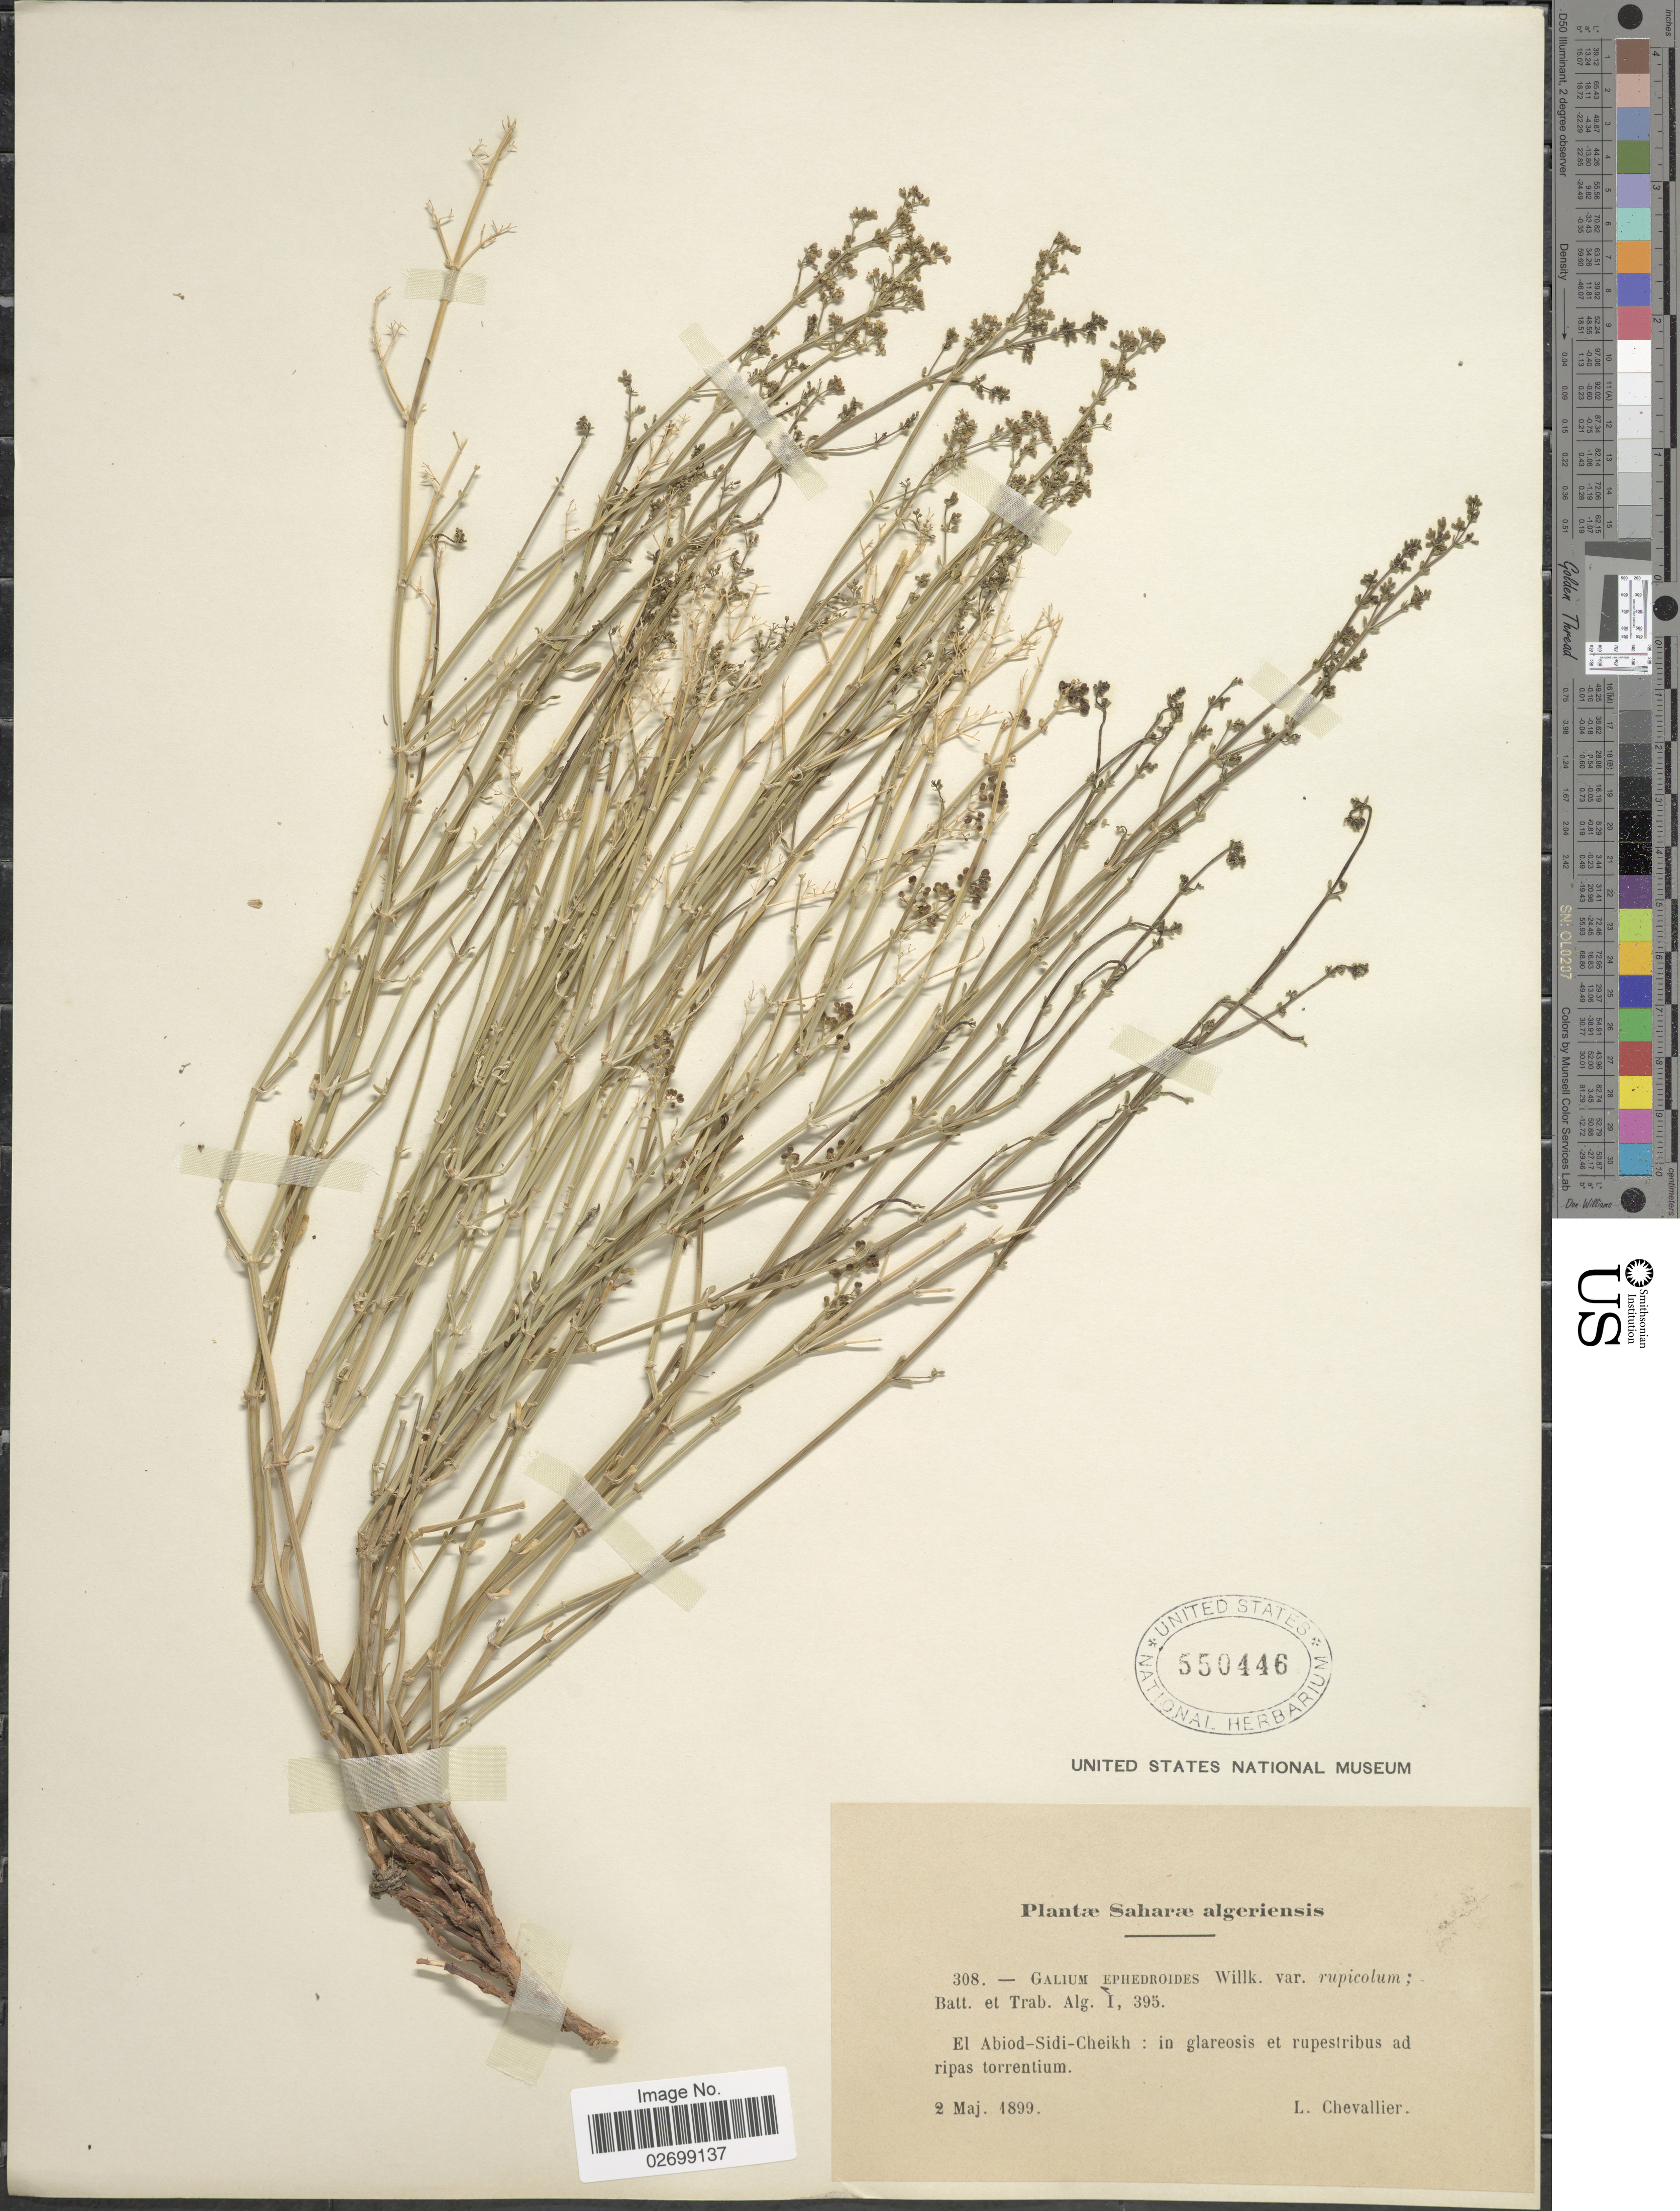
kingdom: Plantae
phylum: Tracheophyta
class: Magnoliopsida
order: Gentianales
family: Rubiaceae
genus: Galium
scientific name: Galium ephedroides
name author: Willk.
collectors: L. Chevallier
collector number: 308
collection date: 1899-05-02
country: Algeria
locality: Saharae algeriensis, El Abiod-Sidi-Cheikh: in glareosis et rupestribus ad ripas torrentium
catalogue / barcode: US 550446